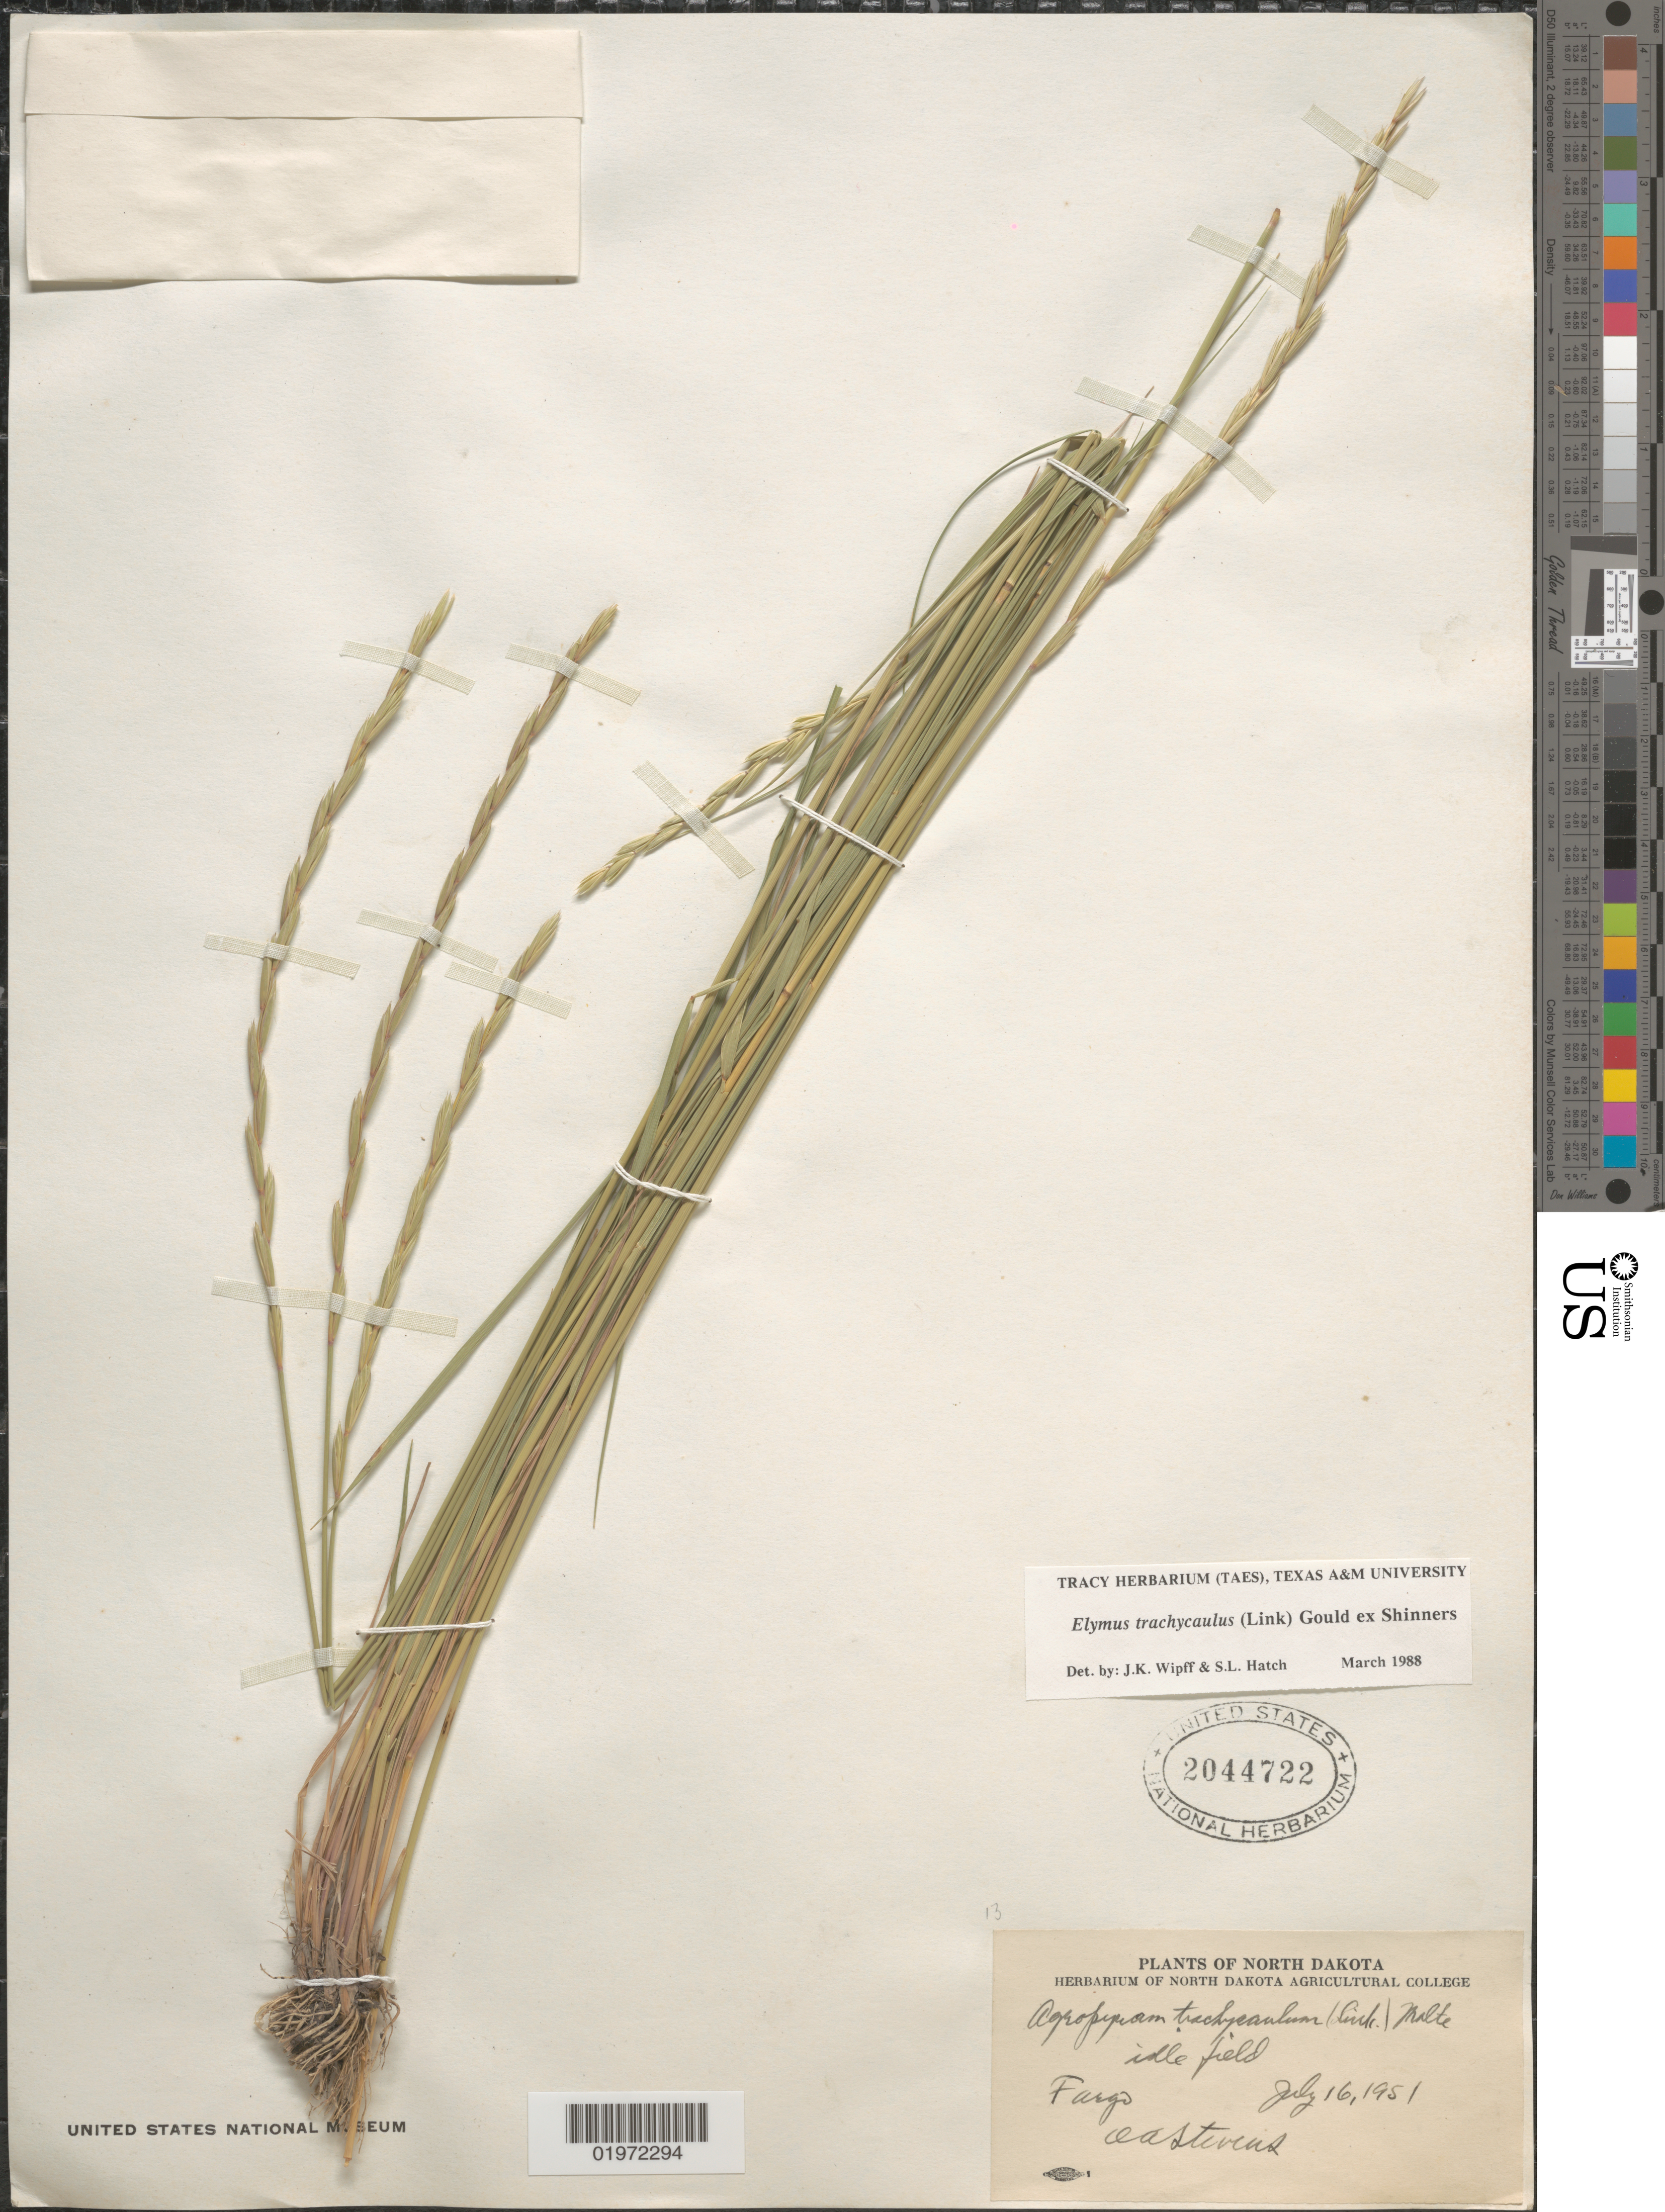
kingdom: Plantae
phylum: Tracheophyta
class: Liliopsida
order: Poales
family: Poaceae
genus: Elymus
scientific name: Elymus trachycaulus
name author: (Link) Gould ex Shinners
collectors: O. A. Stevens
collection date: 1951-07-16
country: United States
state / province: North Dakota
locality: Idle field. Fargo.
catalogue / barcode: US 2044722